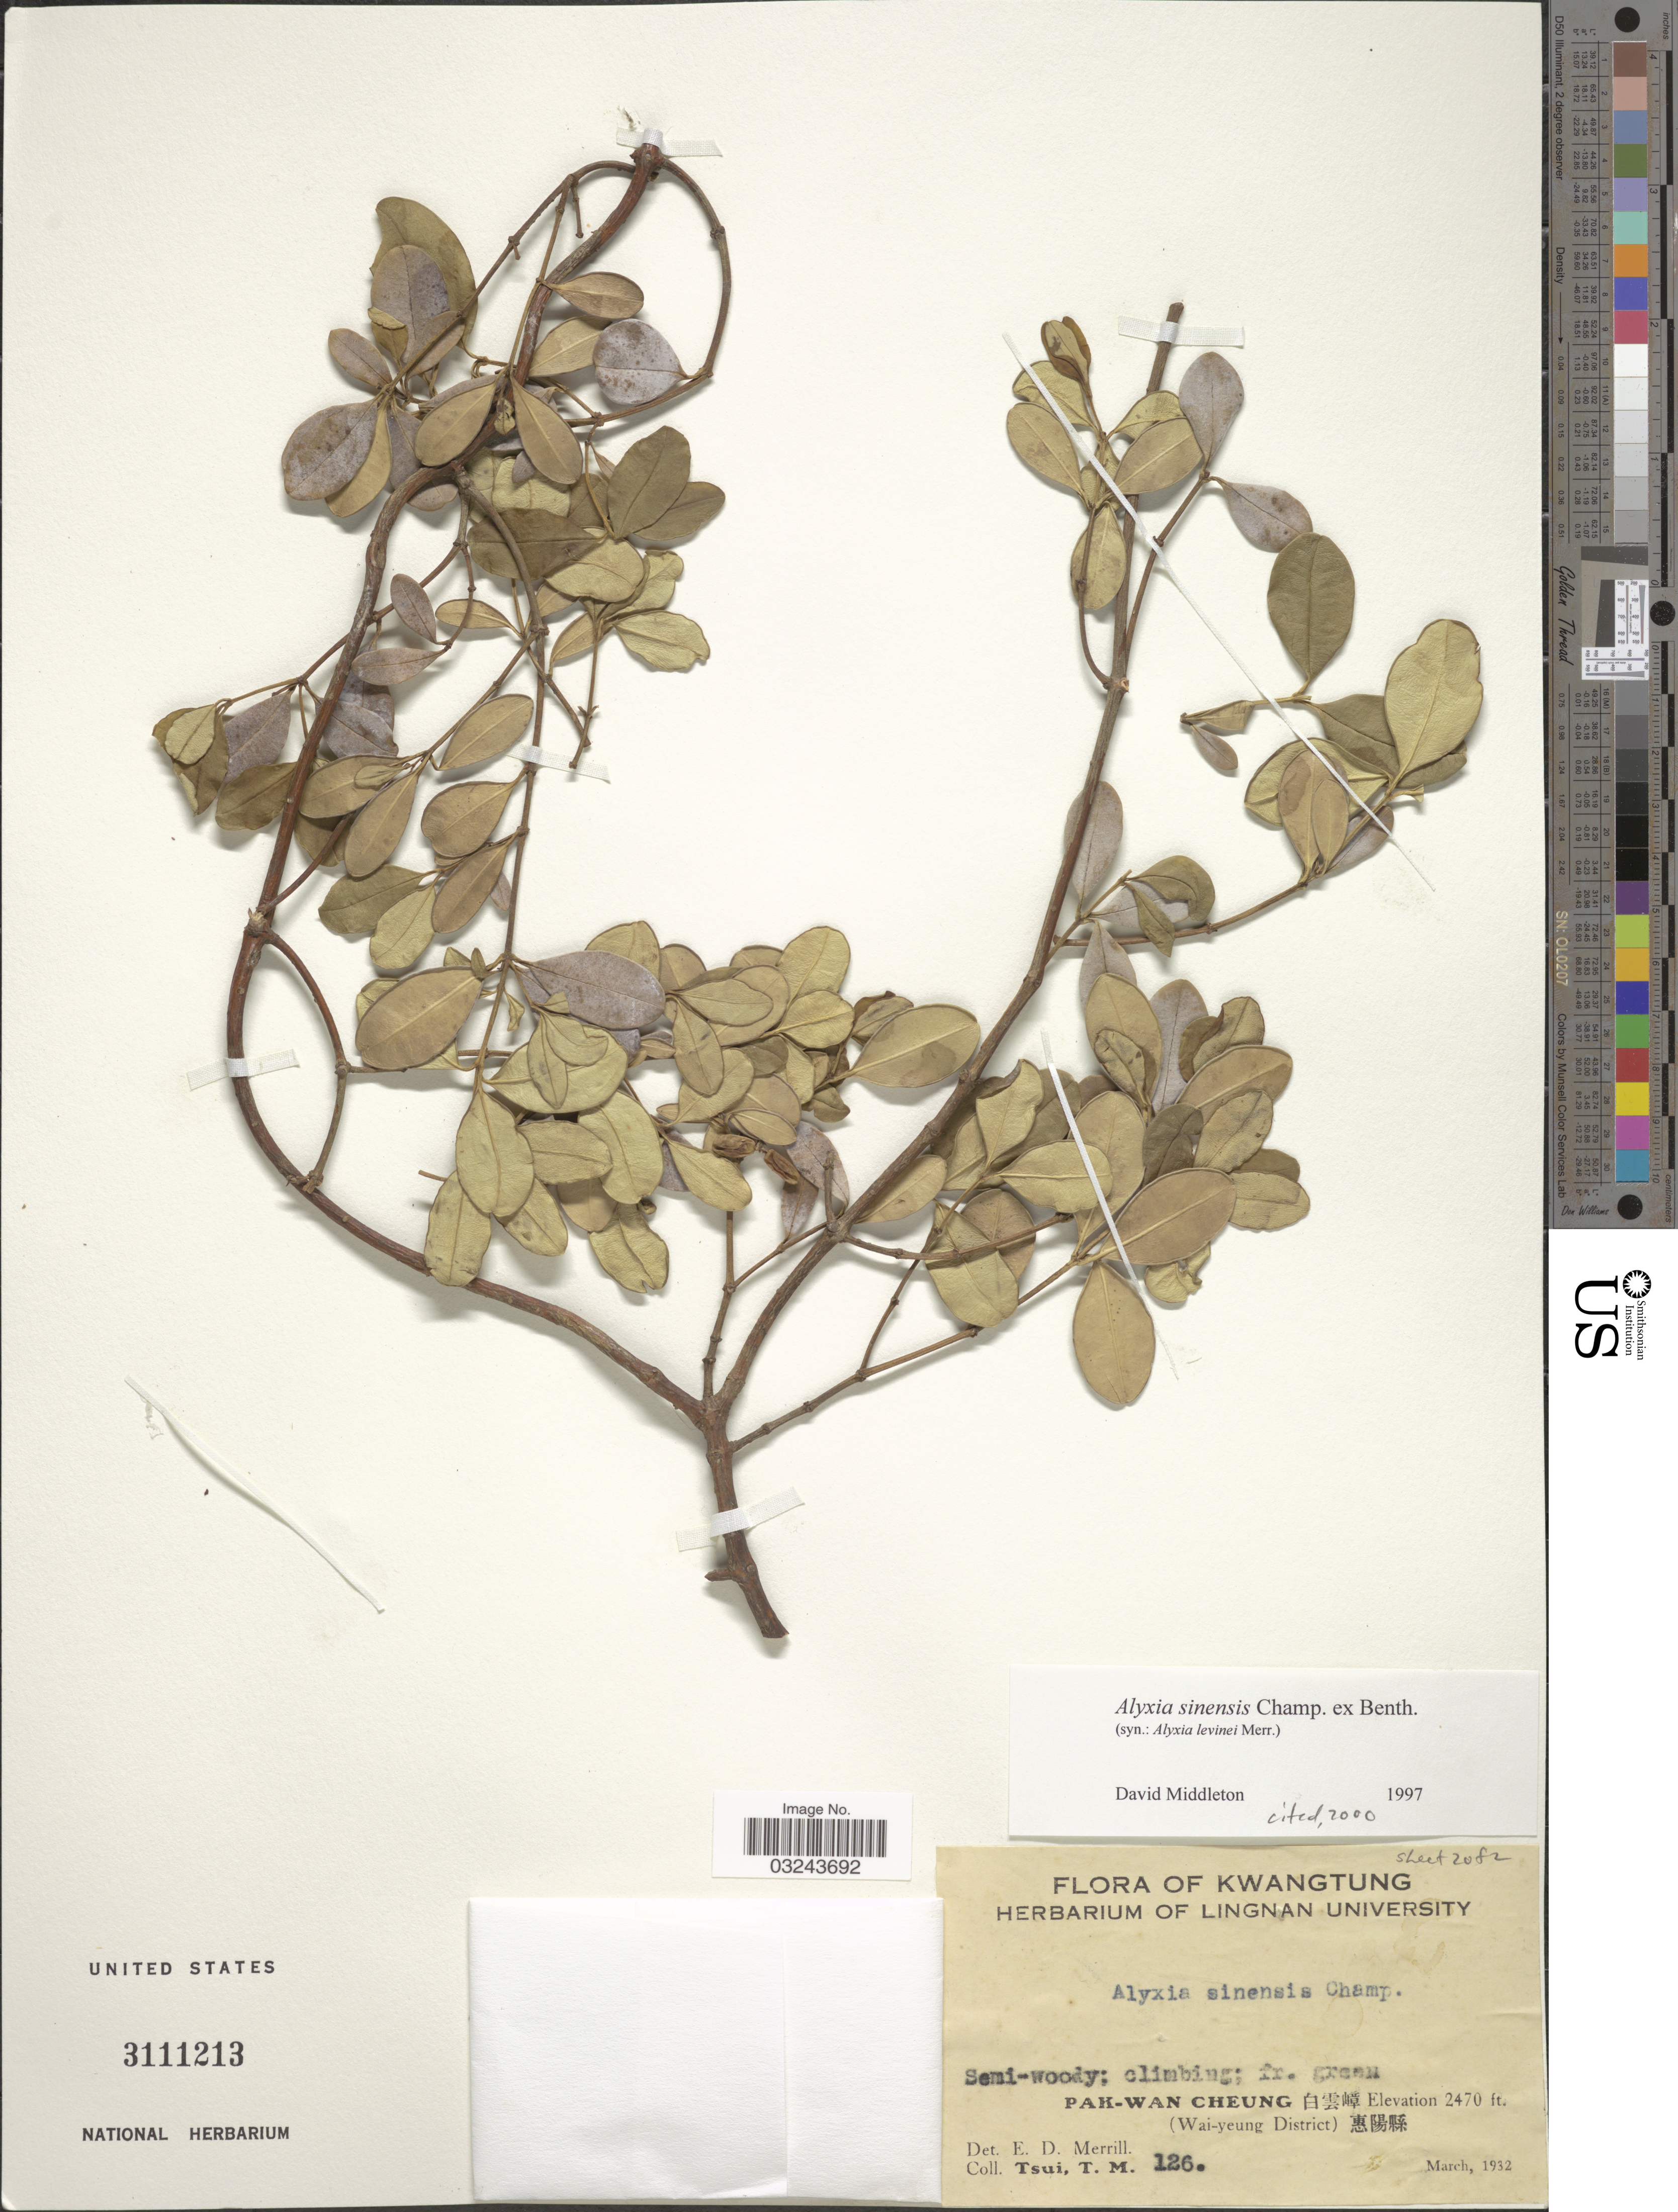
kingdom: Plantae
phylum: Tracheophyta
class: Magnoliopsida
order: Gentianales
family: Apocynaceae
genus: Alyxia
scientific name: Alyxia sinensis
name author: Champ. ex Benth.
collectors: T. Tsui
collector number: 126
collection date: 1932-03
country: China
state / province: Guangdong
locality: Kwangtung. Pak-Wan Cheung X. (Wai-yeung District) X.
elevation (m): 753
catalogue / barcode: US 3111213